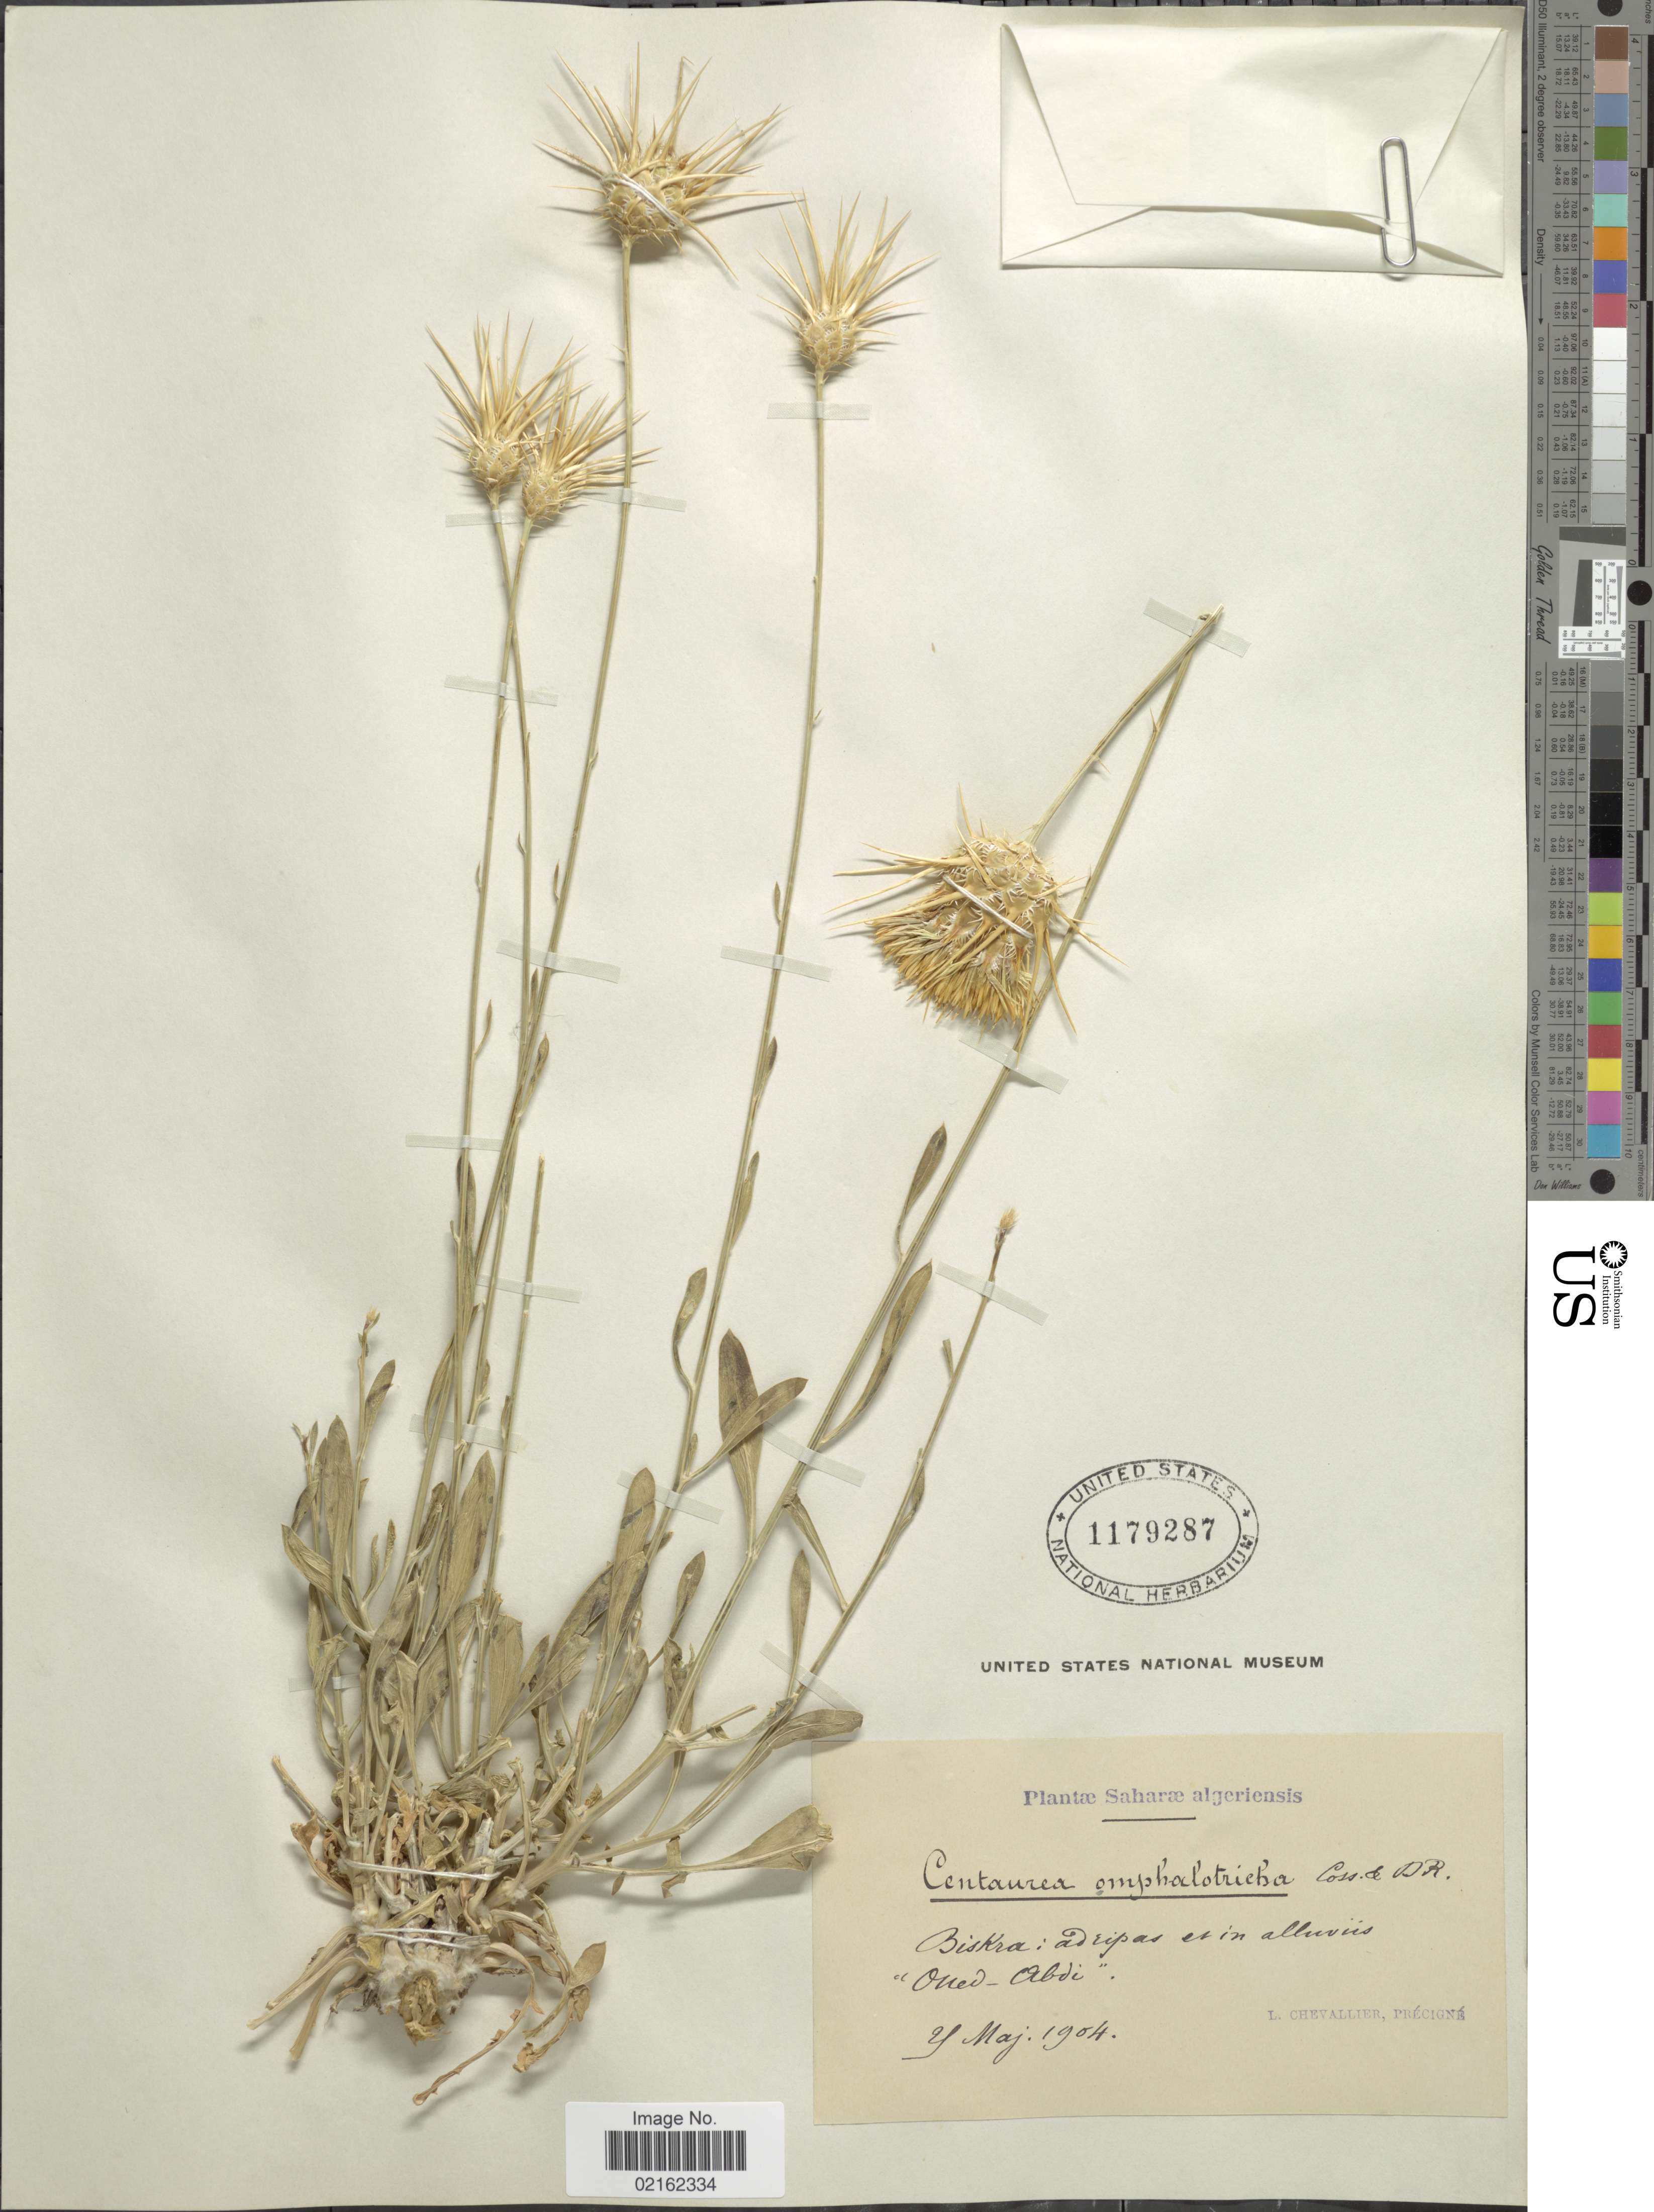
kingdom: Plantae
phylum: Tracheophyta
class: Magnoliopsida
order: Asterales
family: Asteraceae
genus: Centaurea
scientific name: Centaurea omphalotricha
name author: Coss. & Durieu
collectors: L. Chevallier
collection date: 1904-05-29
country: Algeria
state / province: Biskra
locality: Saharae algeriensis, Oued-Abdi.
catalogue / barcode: US 1179287